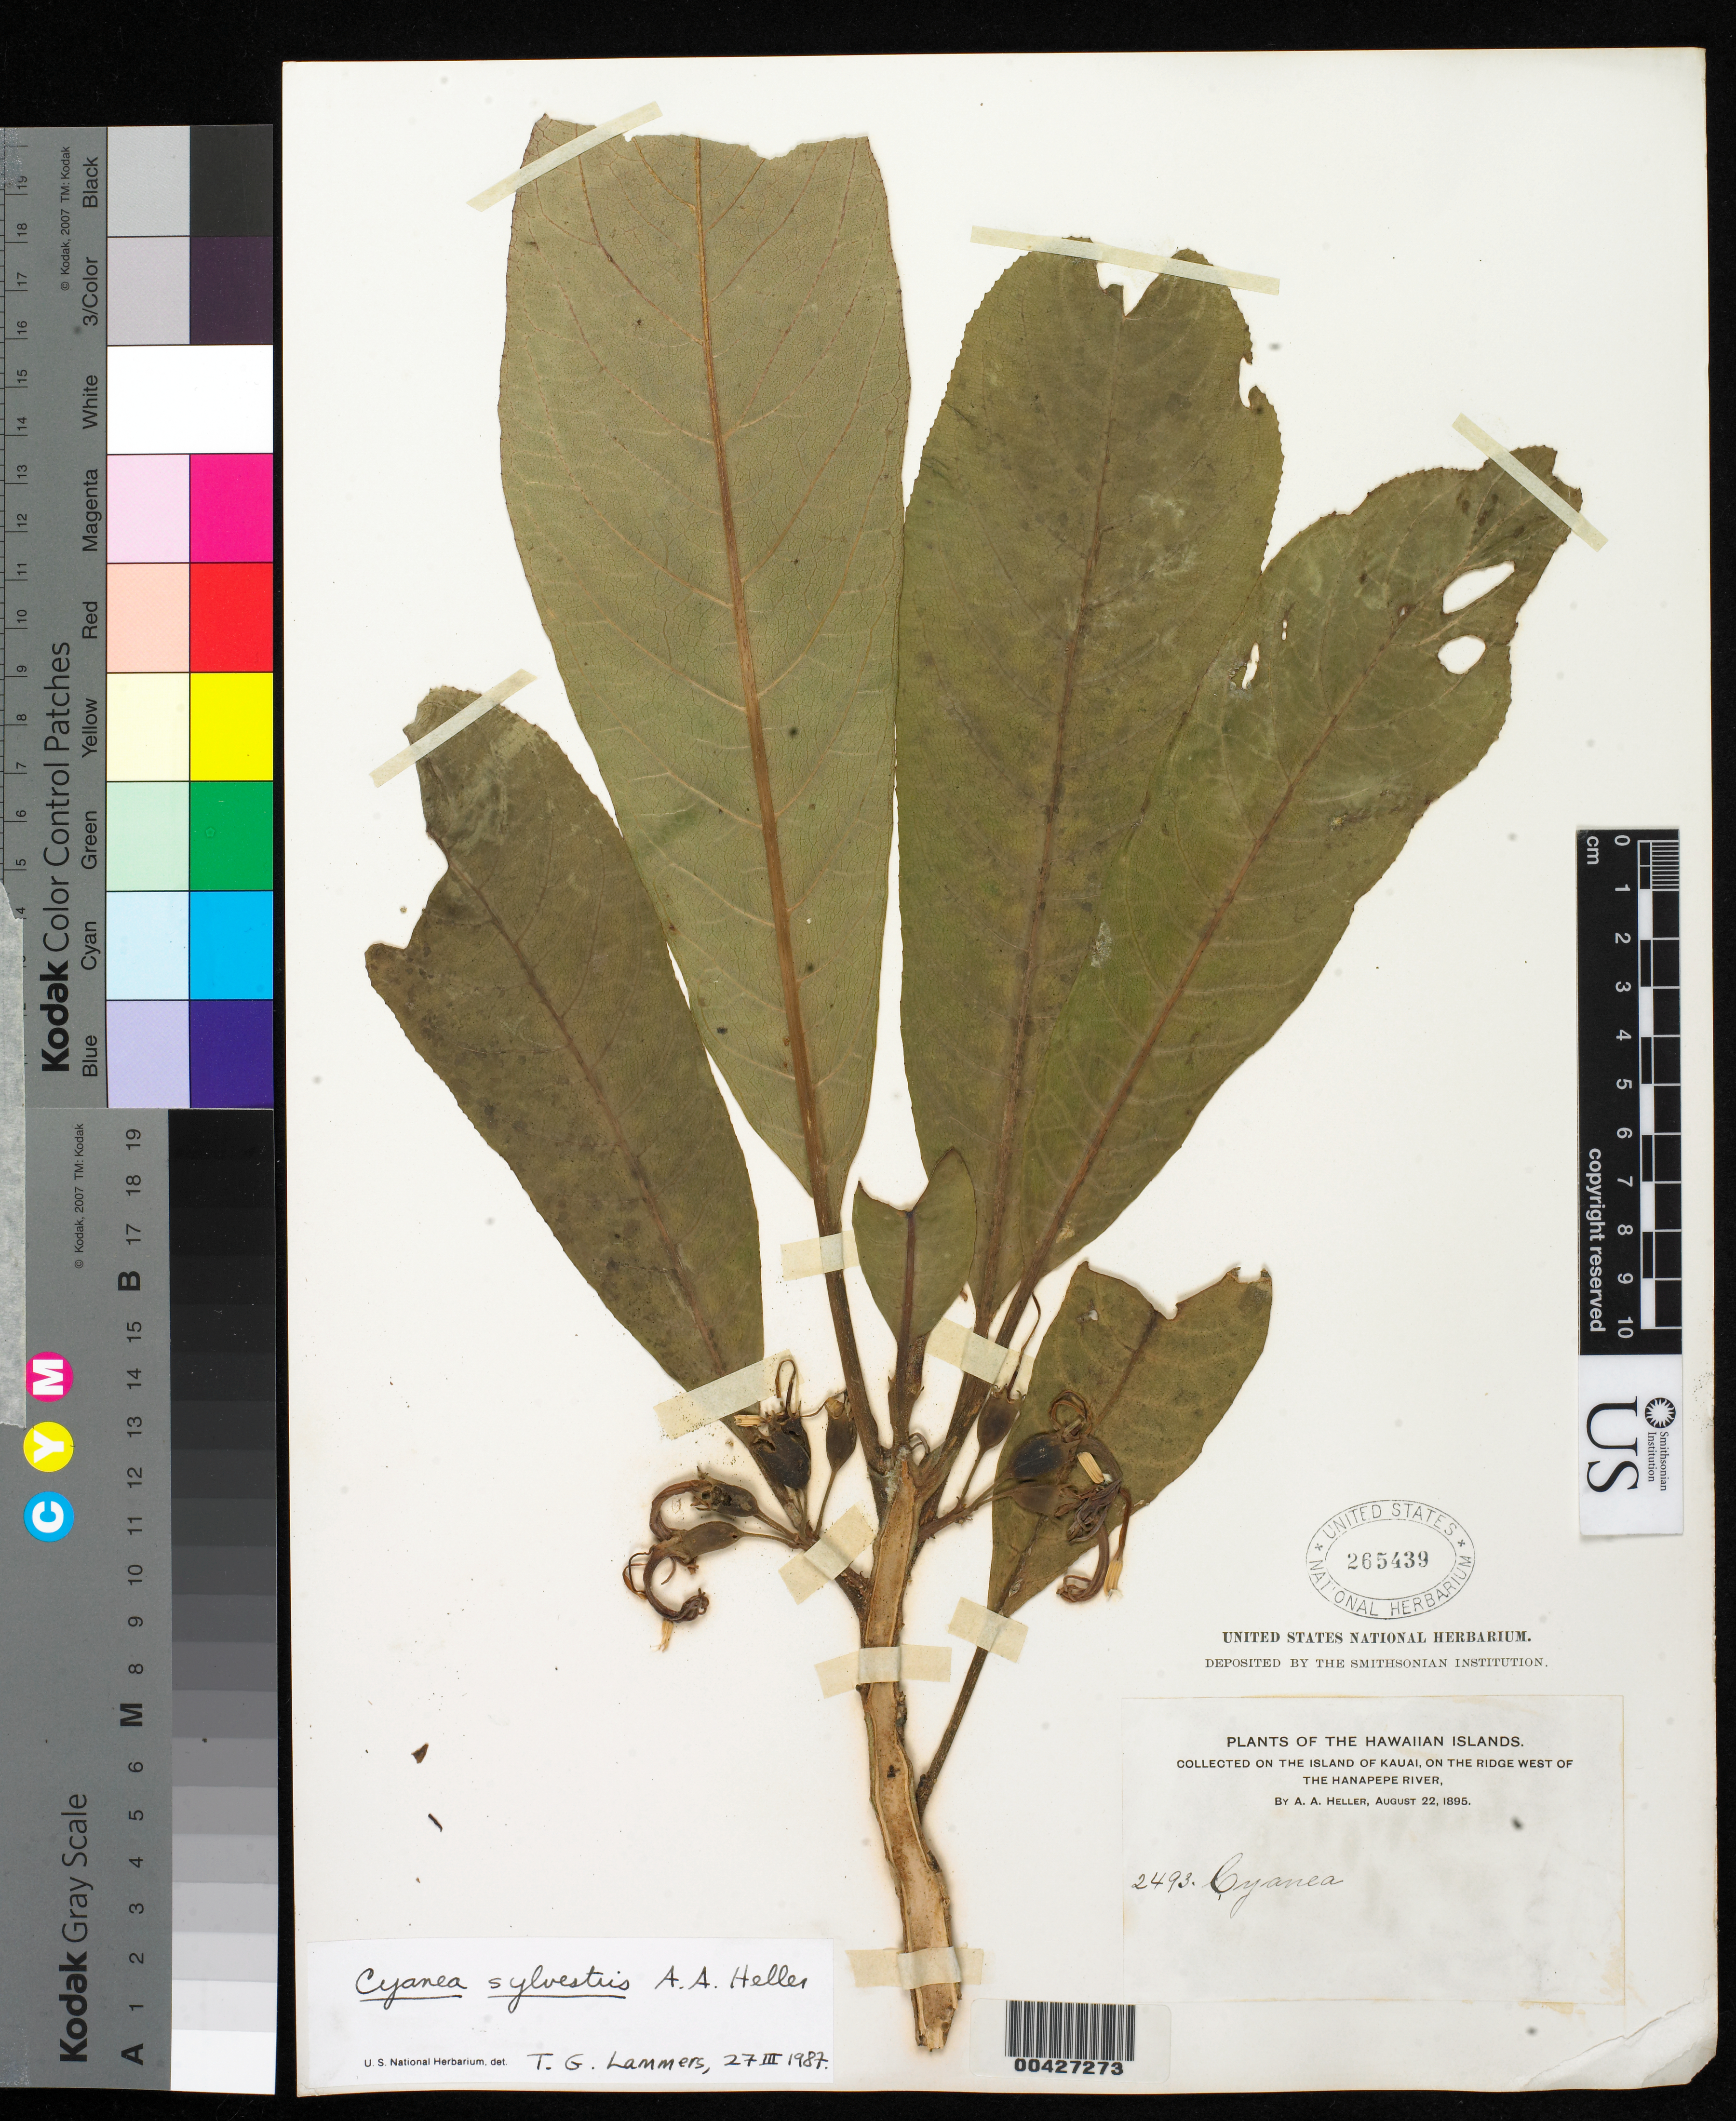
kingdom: Plantae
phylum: Tracheophyta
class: Magnoliopsida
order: Asterales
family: Campanulaceae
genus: Cyanea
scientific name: Cyanea hirtella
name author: (H. Mann) Hillebr.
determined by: Wagner, W. L., (BOT), Smithsonian Institution - National Museum of Natural History (UNITED STATES)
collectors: A. A. Heller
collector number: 2493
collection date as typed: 22 Aug 1895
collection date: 1895-08-22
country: United States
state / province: Hawaii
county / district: Kauai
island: Kaua'i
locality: Ridge W of the Hanapepe River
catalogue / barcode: US 265439